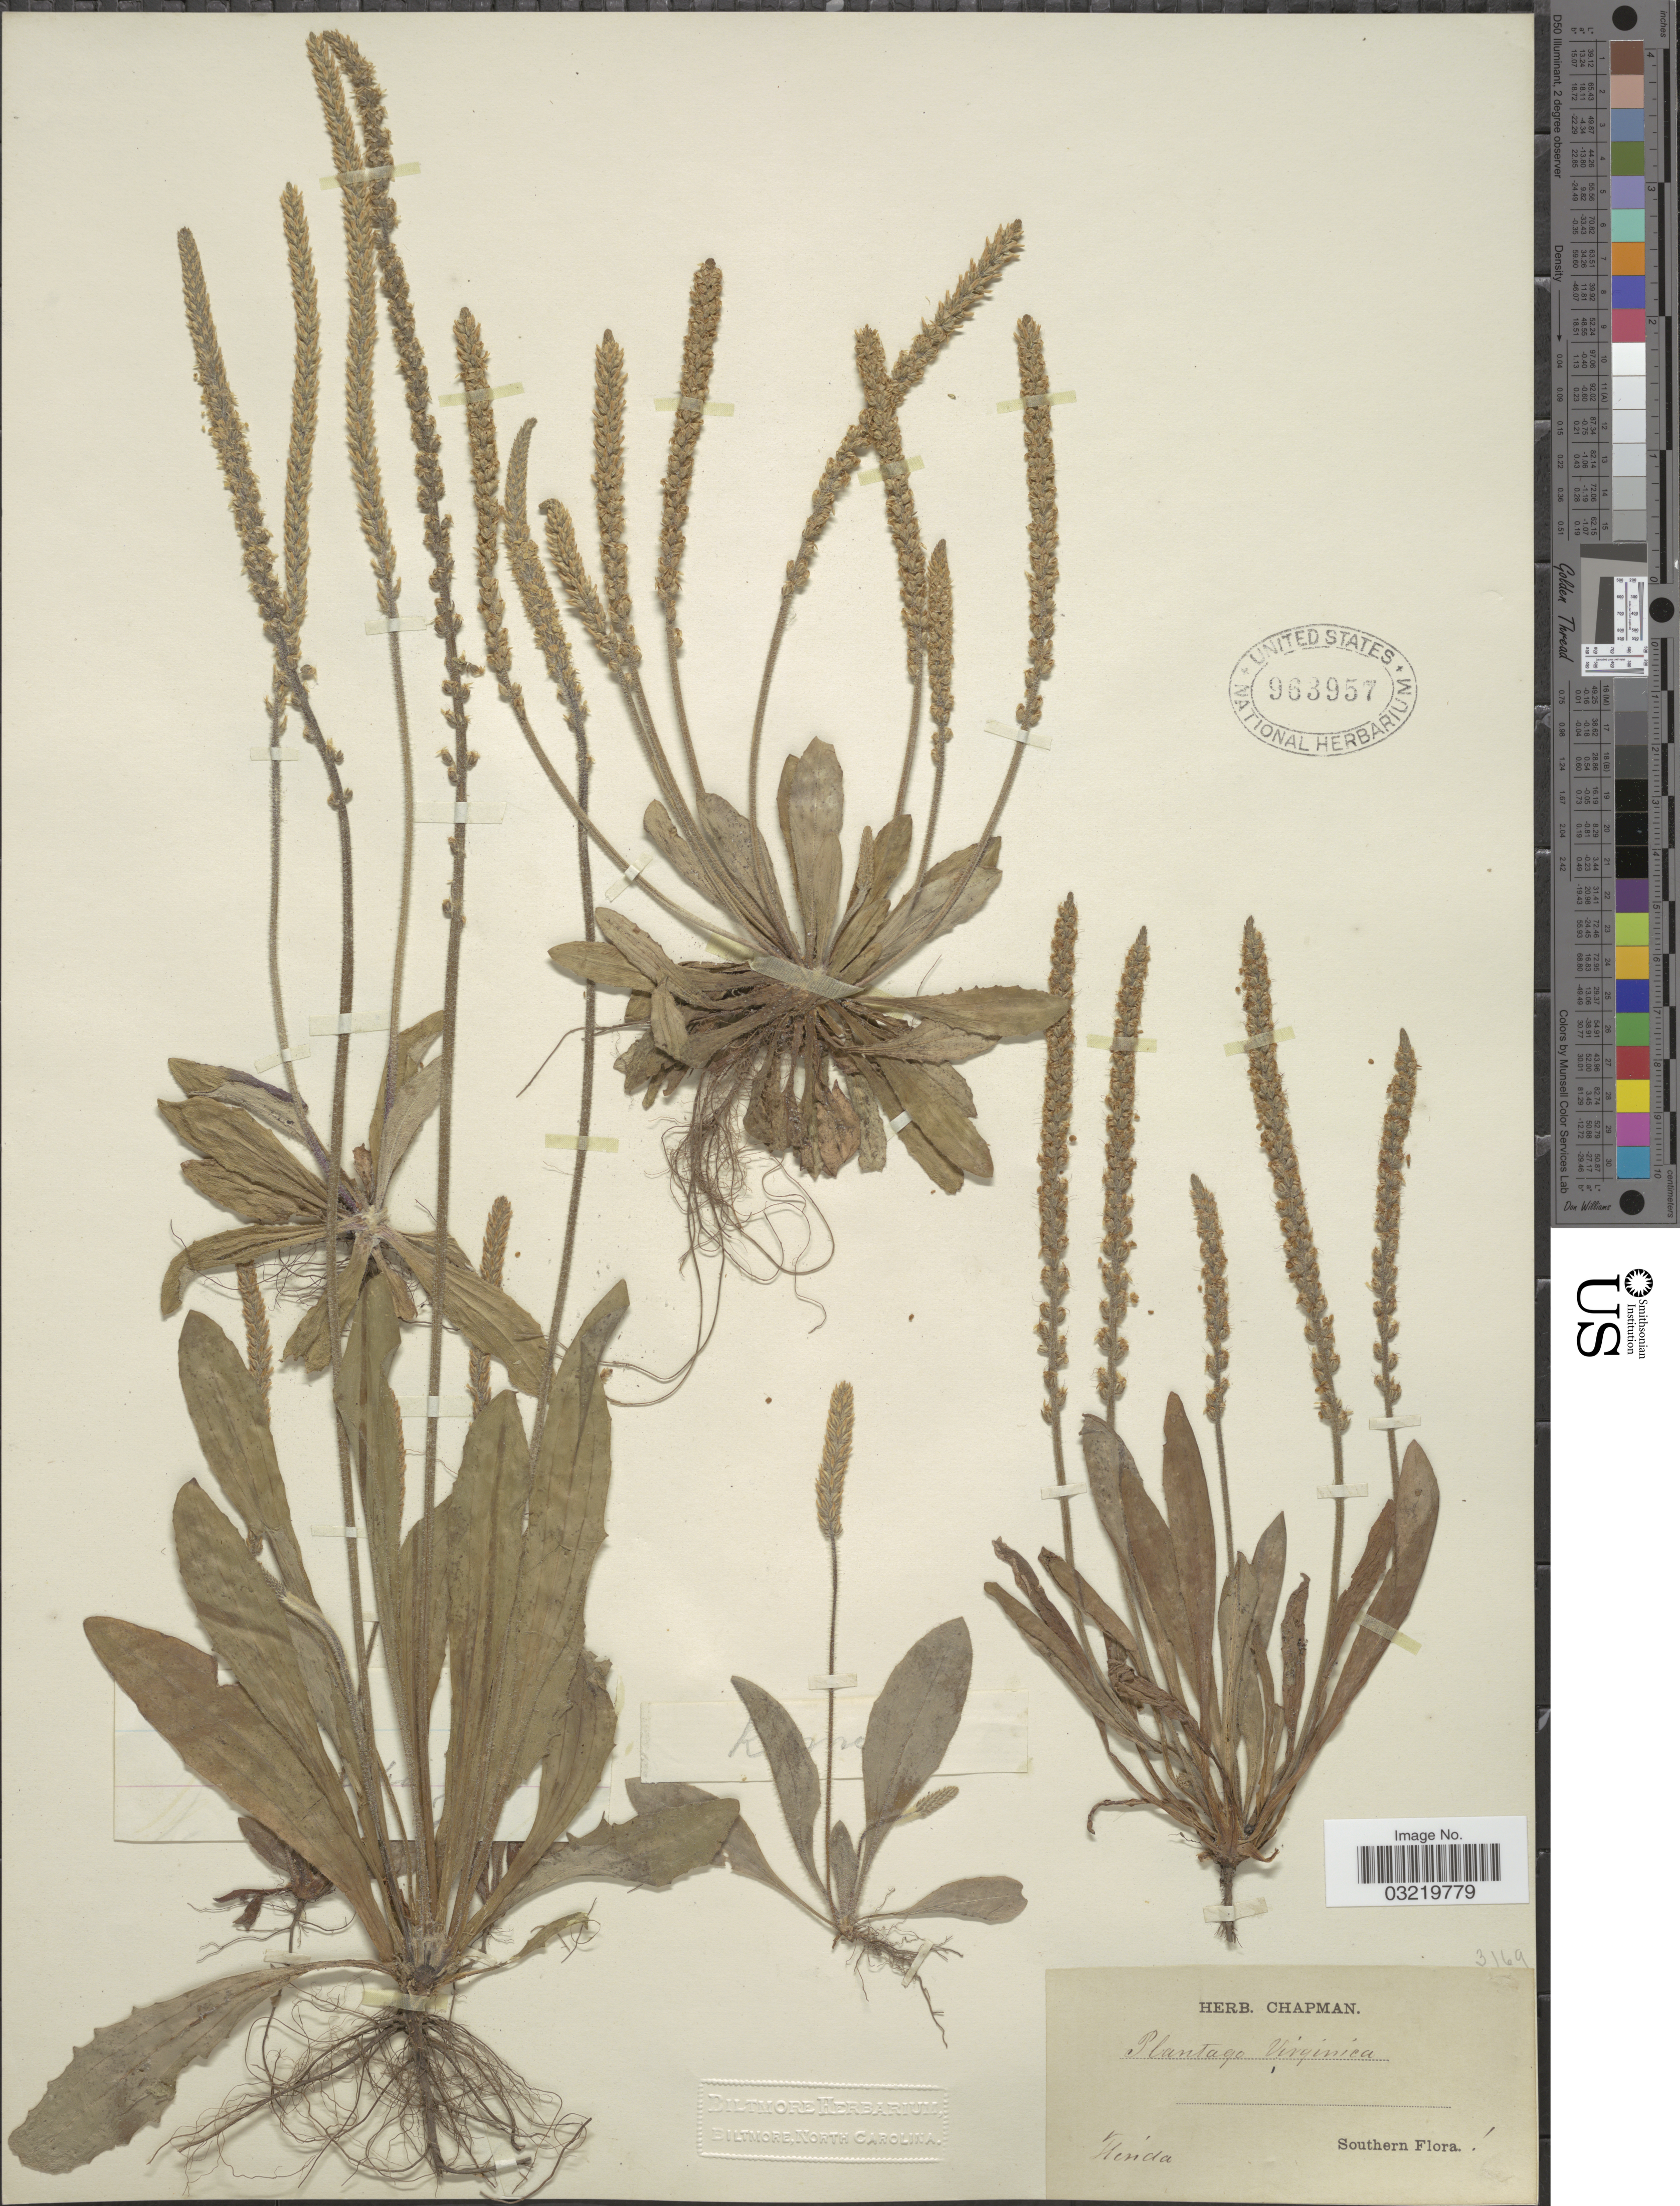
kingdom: Plantae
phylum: Tracheophyta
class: Magnoliopsida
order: Lamiales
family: Plantaginaceae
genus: Plantago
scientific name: Plantago virginica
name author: L.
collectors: ex herb. Chapman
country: United States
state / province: Florida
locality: Southern.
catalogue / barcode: US 963957